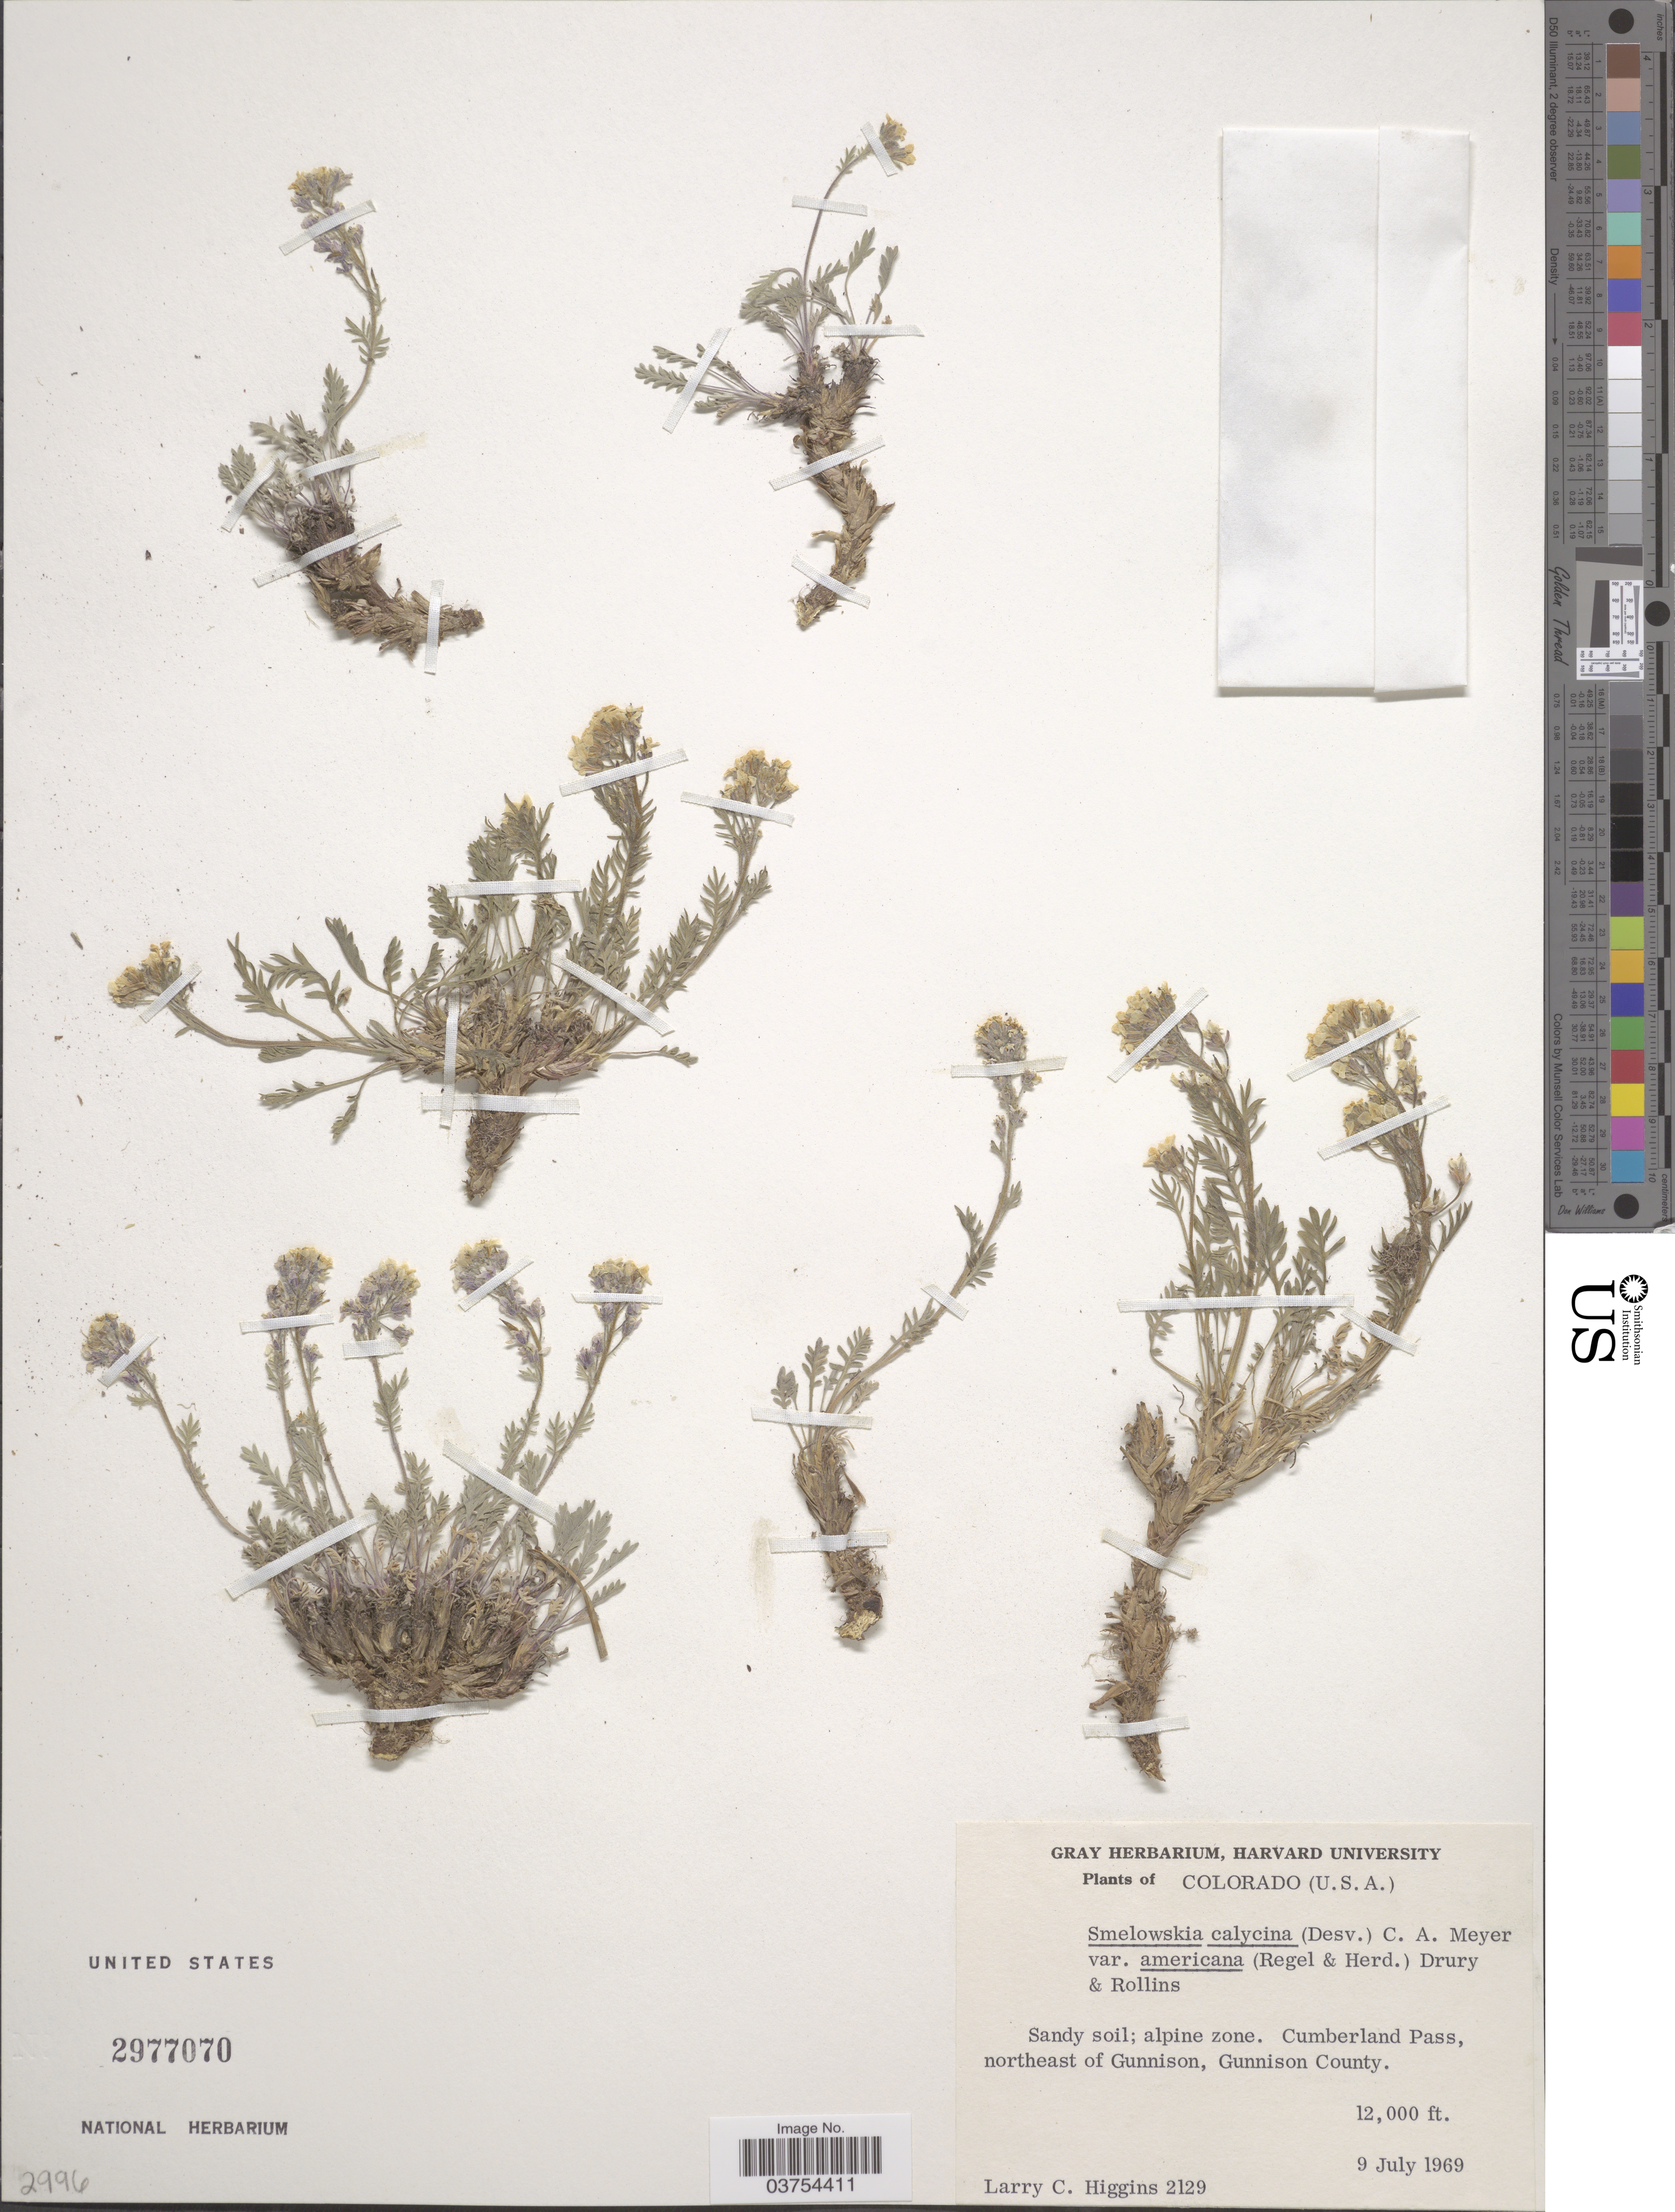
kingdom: Plantae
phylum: Tracheophyta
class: Magnoliopsida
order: Brassicales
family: Brassicaceae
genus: Smelowskia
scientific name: Smelowskia calycina var. americana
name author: (Regel & Herder) W.H.Drury & Rollins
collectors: L. Higgins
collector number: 2129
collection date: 1969-07-09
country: United States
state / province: Colorado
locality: Cumberland Pass, northeast of Gunnison, Gunnison County.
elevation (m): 3658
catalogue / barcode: US 2977070